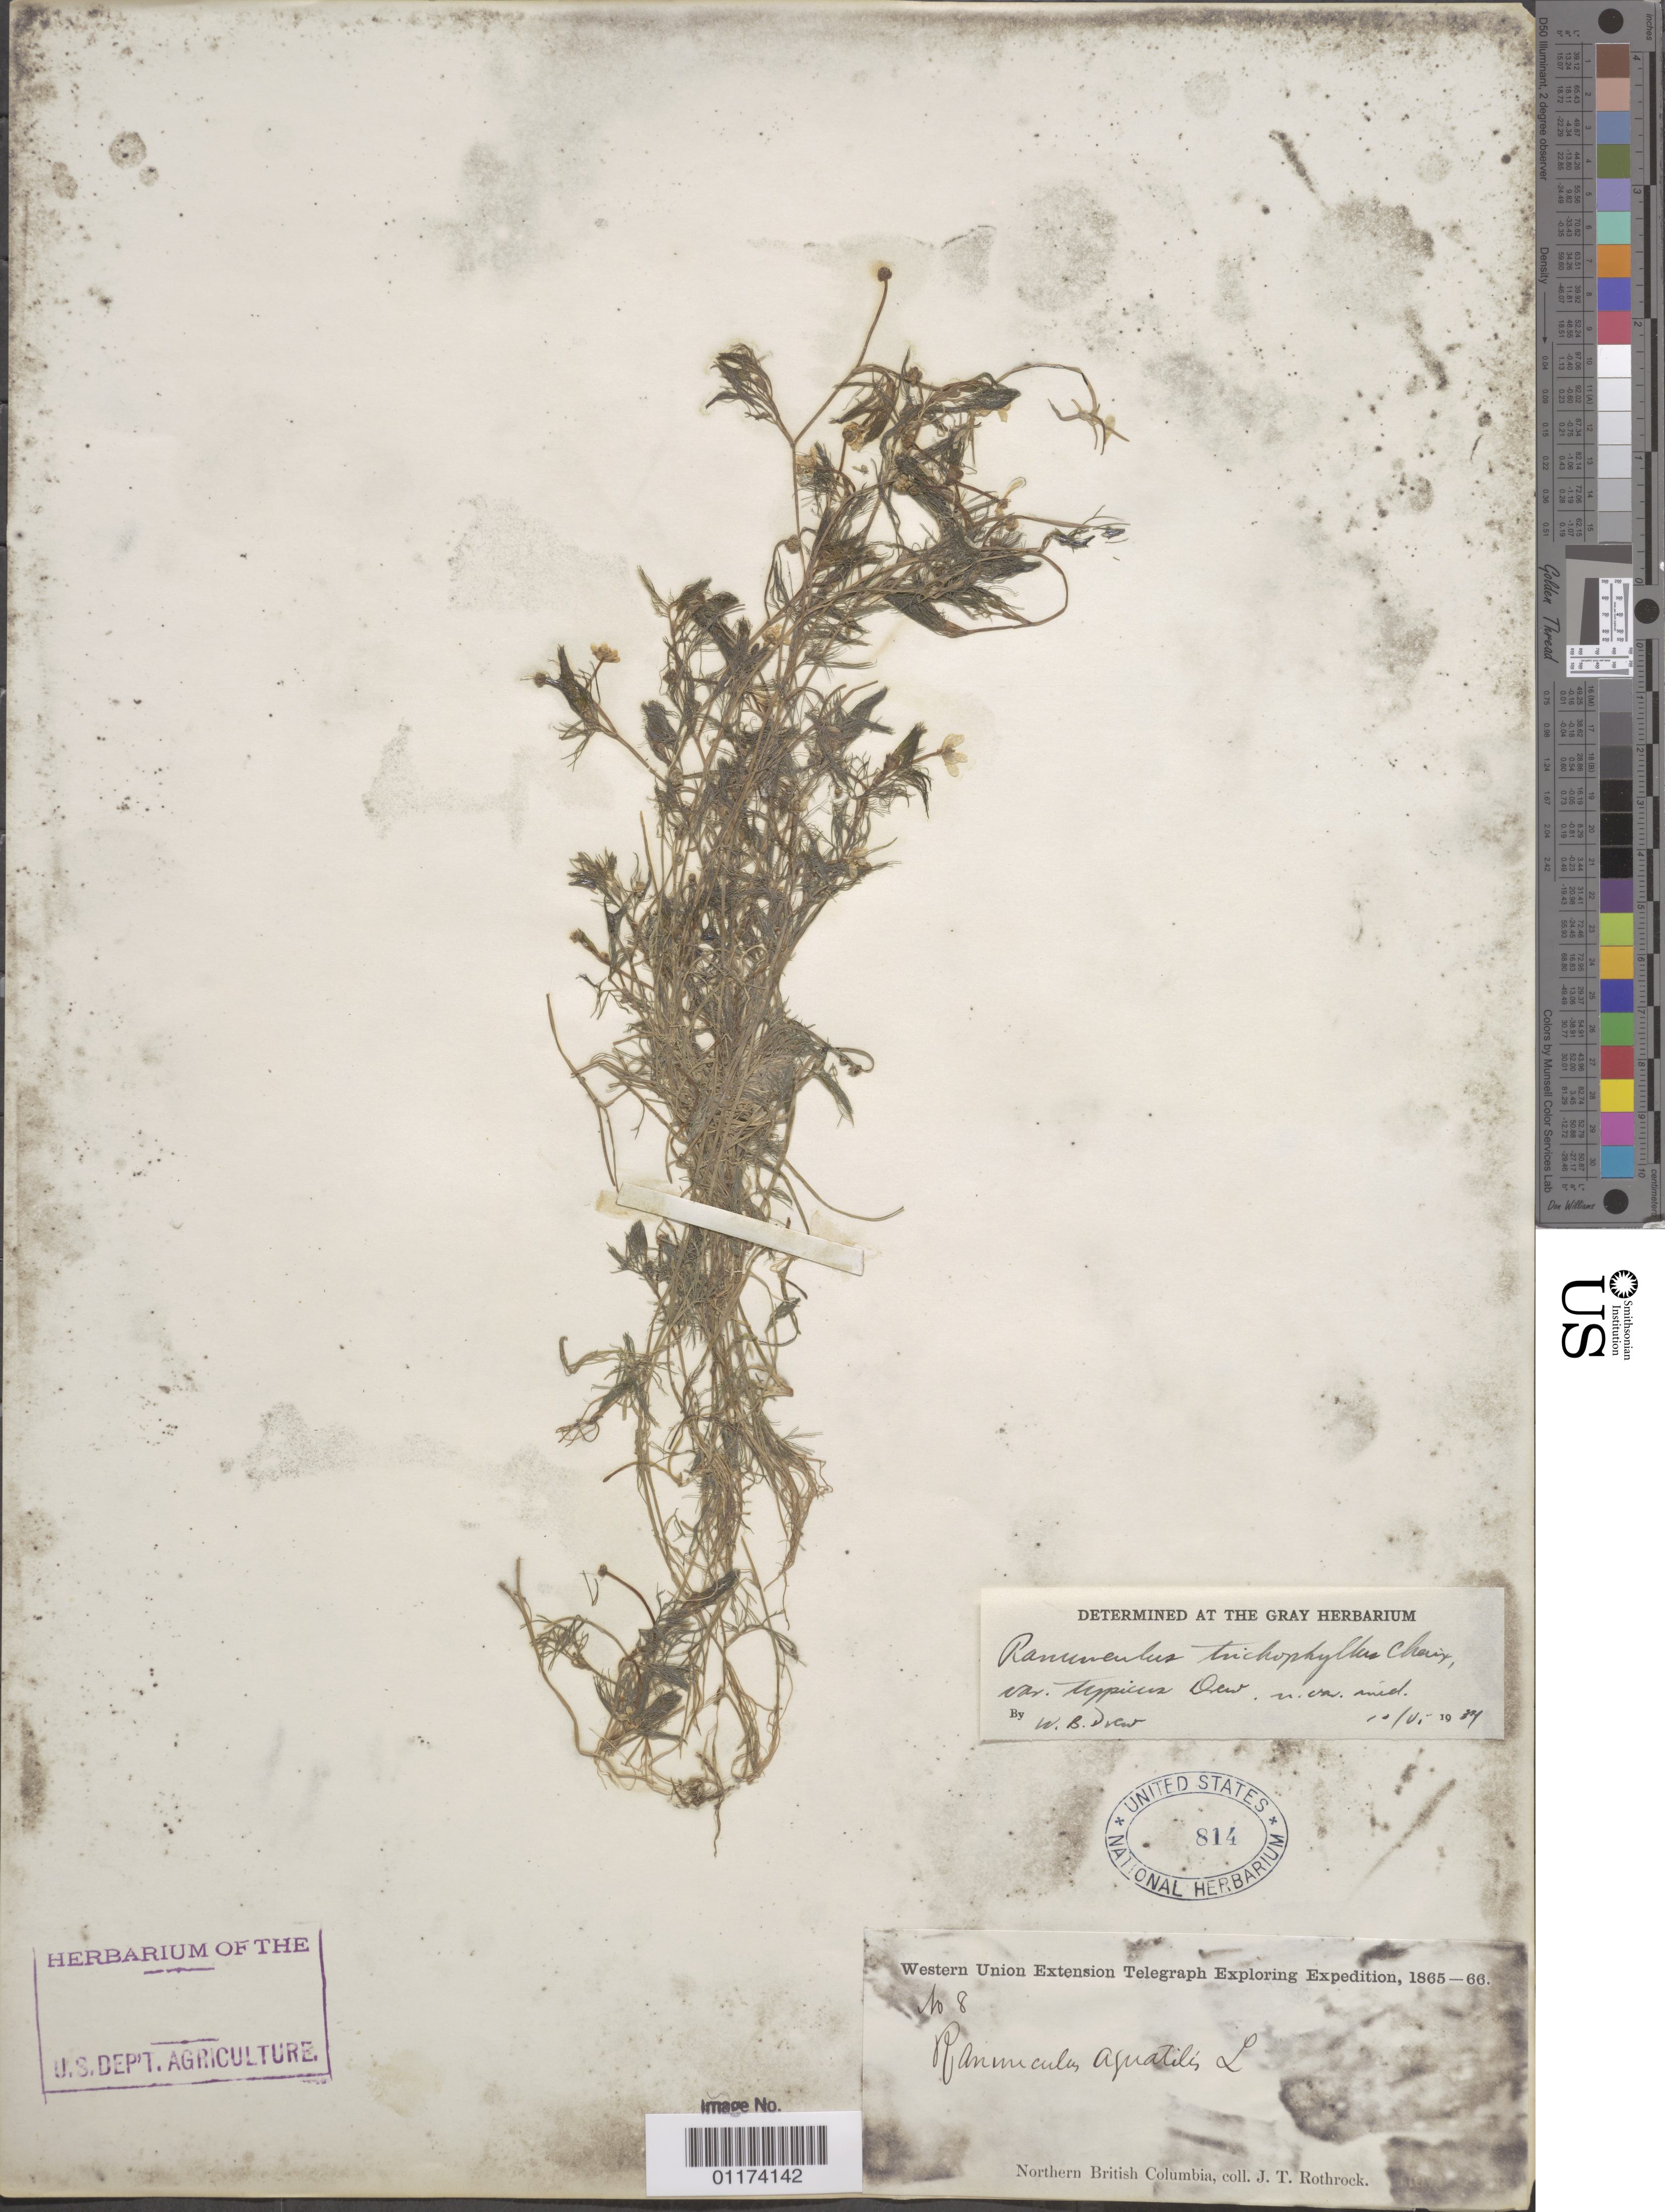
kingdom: Plantae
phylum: Tracheophyta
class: Magnoliopsida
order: Ranunculales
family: Ranunculaceae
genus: Ranunculus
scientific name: Ranunculus trichophyllus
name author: Chaix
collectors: J. T. Rothrock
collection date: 1865/1866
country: Canada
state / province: British Columbia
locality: Northern British Columbia.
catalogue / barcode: US 814